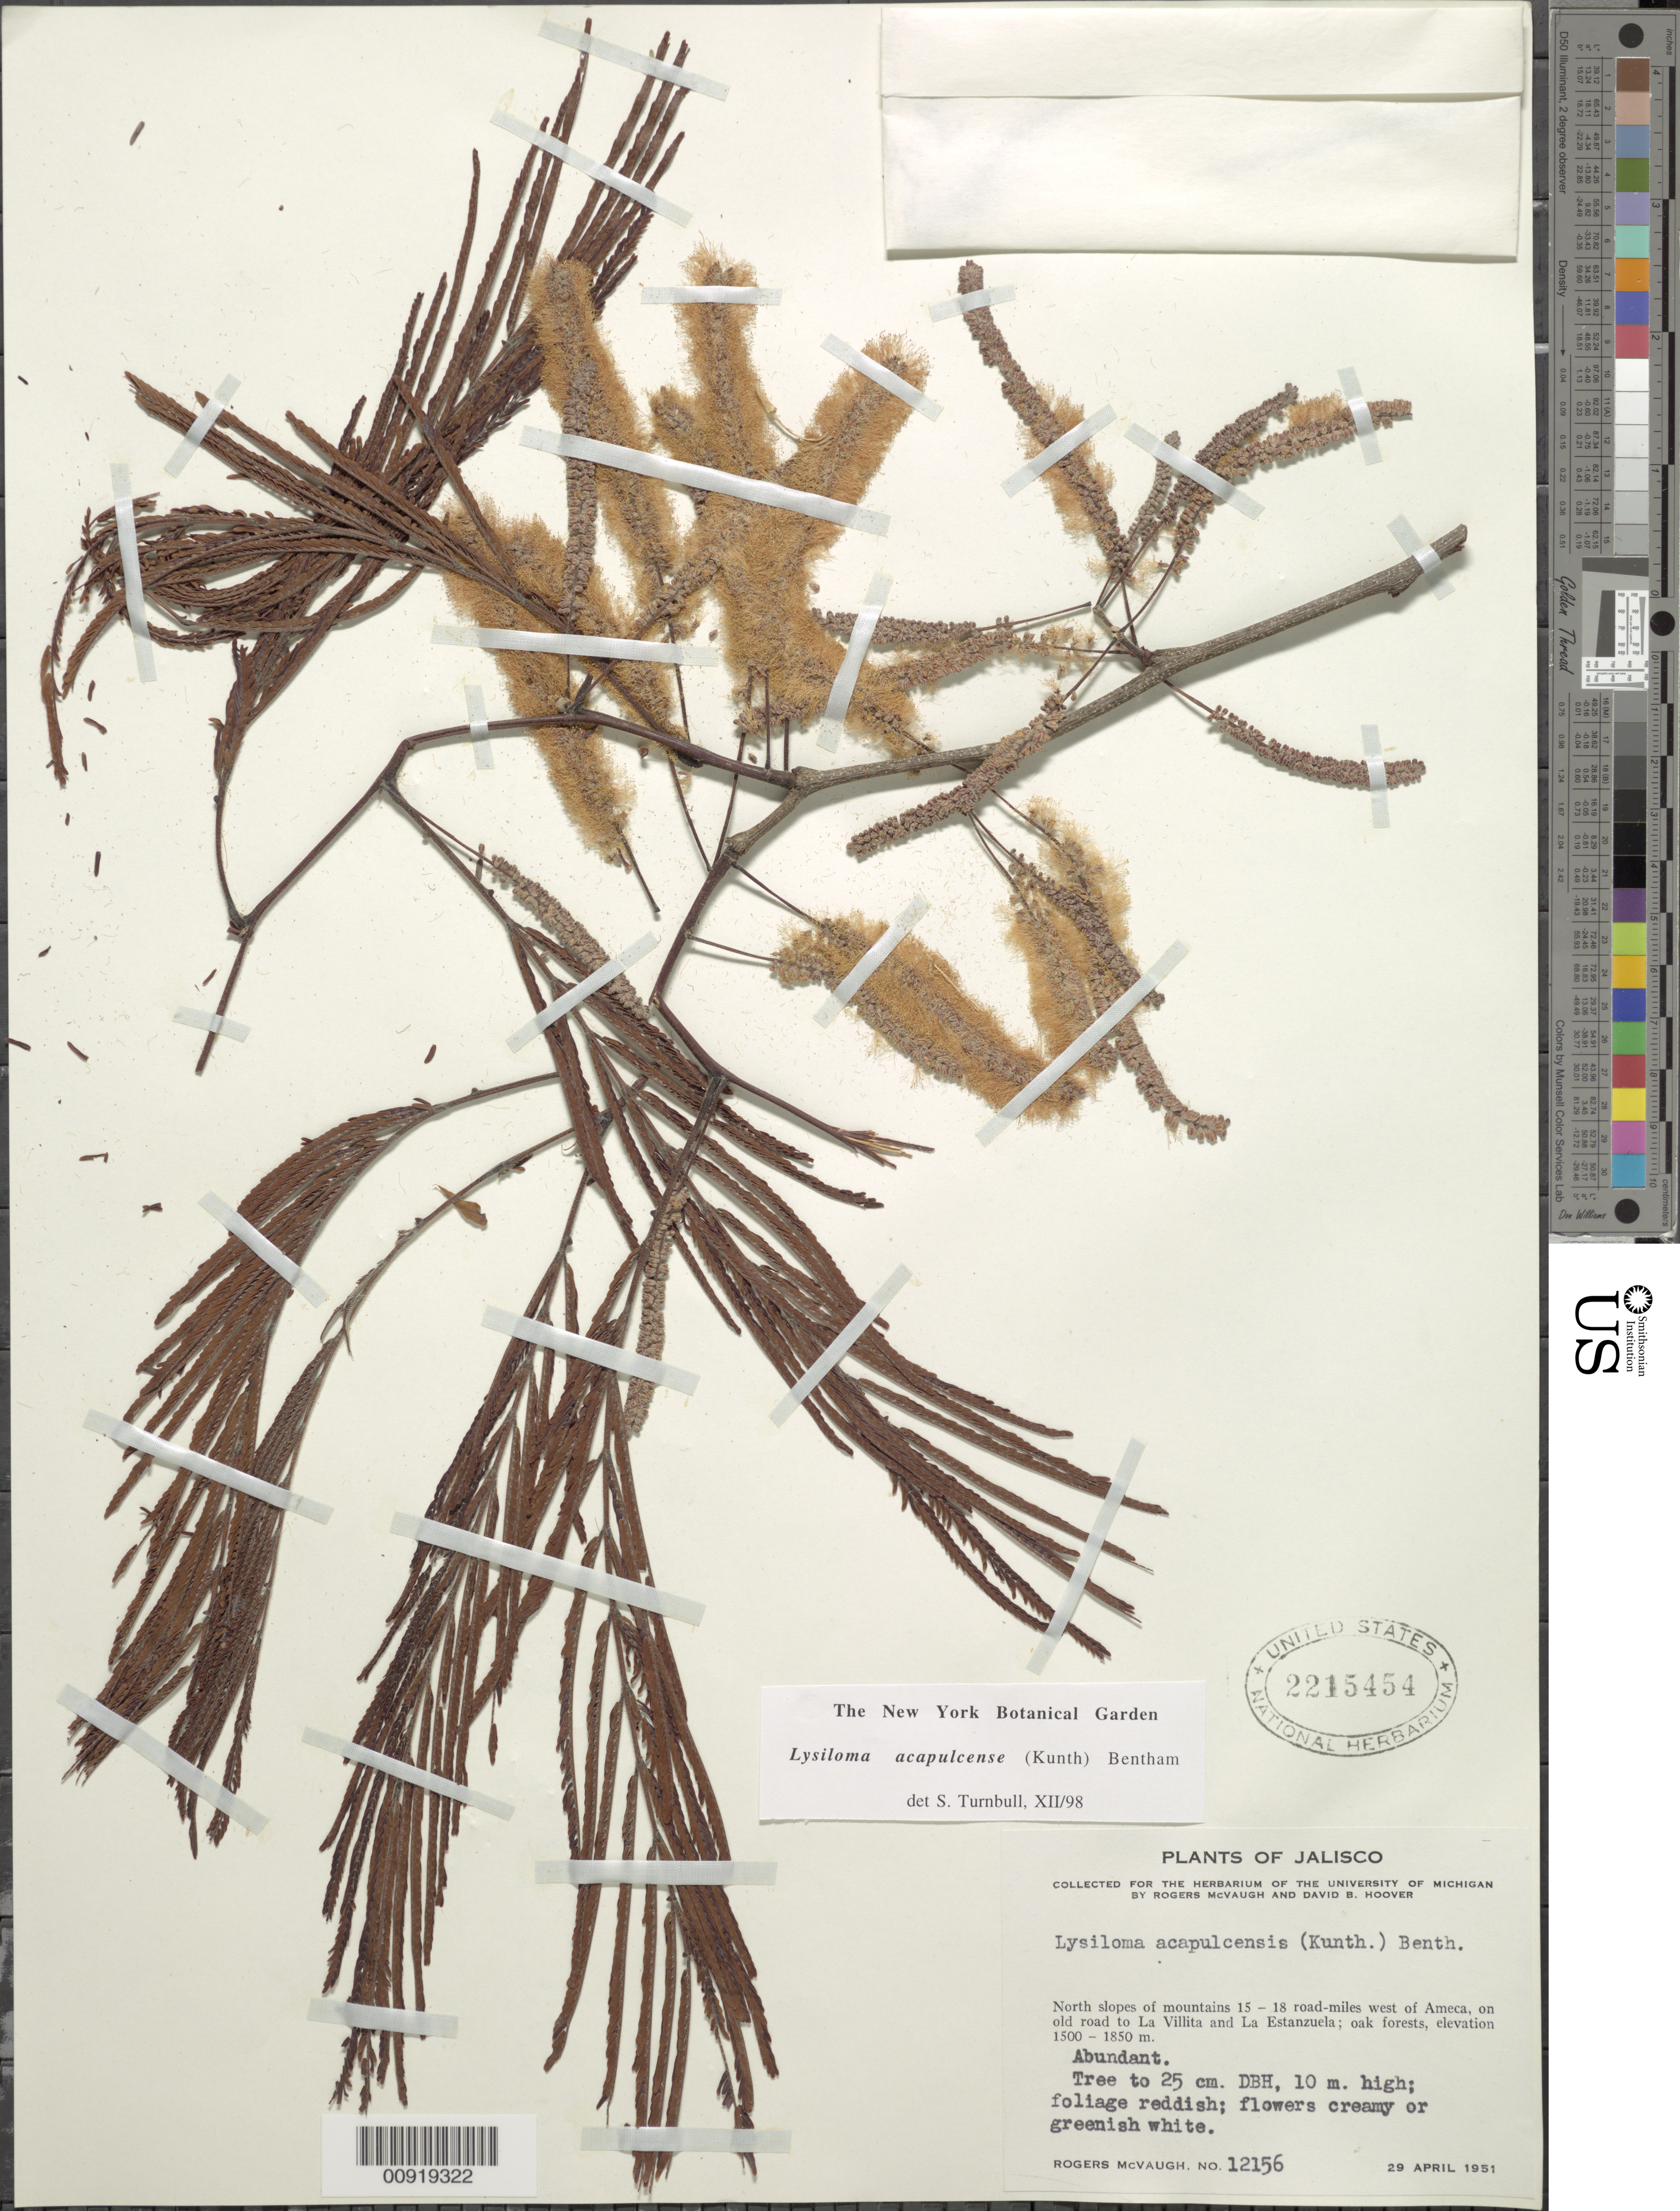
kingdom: Plantae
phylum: Tracheophyta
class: Magnoliopsida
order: Fabales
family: Fabaceae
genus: Lysiloma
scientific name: Lysiloma acapulcense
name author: (Kunth) Benth.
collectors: R. McVaugh & D. B. Hoover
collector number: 12156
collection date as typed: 29 Apr 1951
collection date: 1951-04-29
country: Mexico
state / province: Jalisco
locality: North slopes of mountains 15-18 road-miles west of Ameca, on old road to La Villita and La Estanzuela.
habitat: Oak forests.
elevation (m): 1850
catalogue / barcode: US 2215454